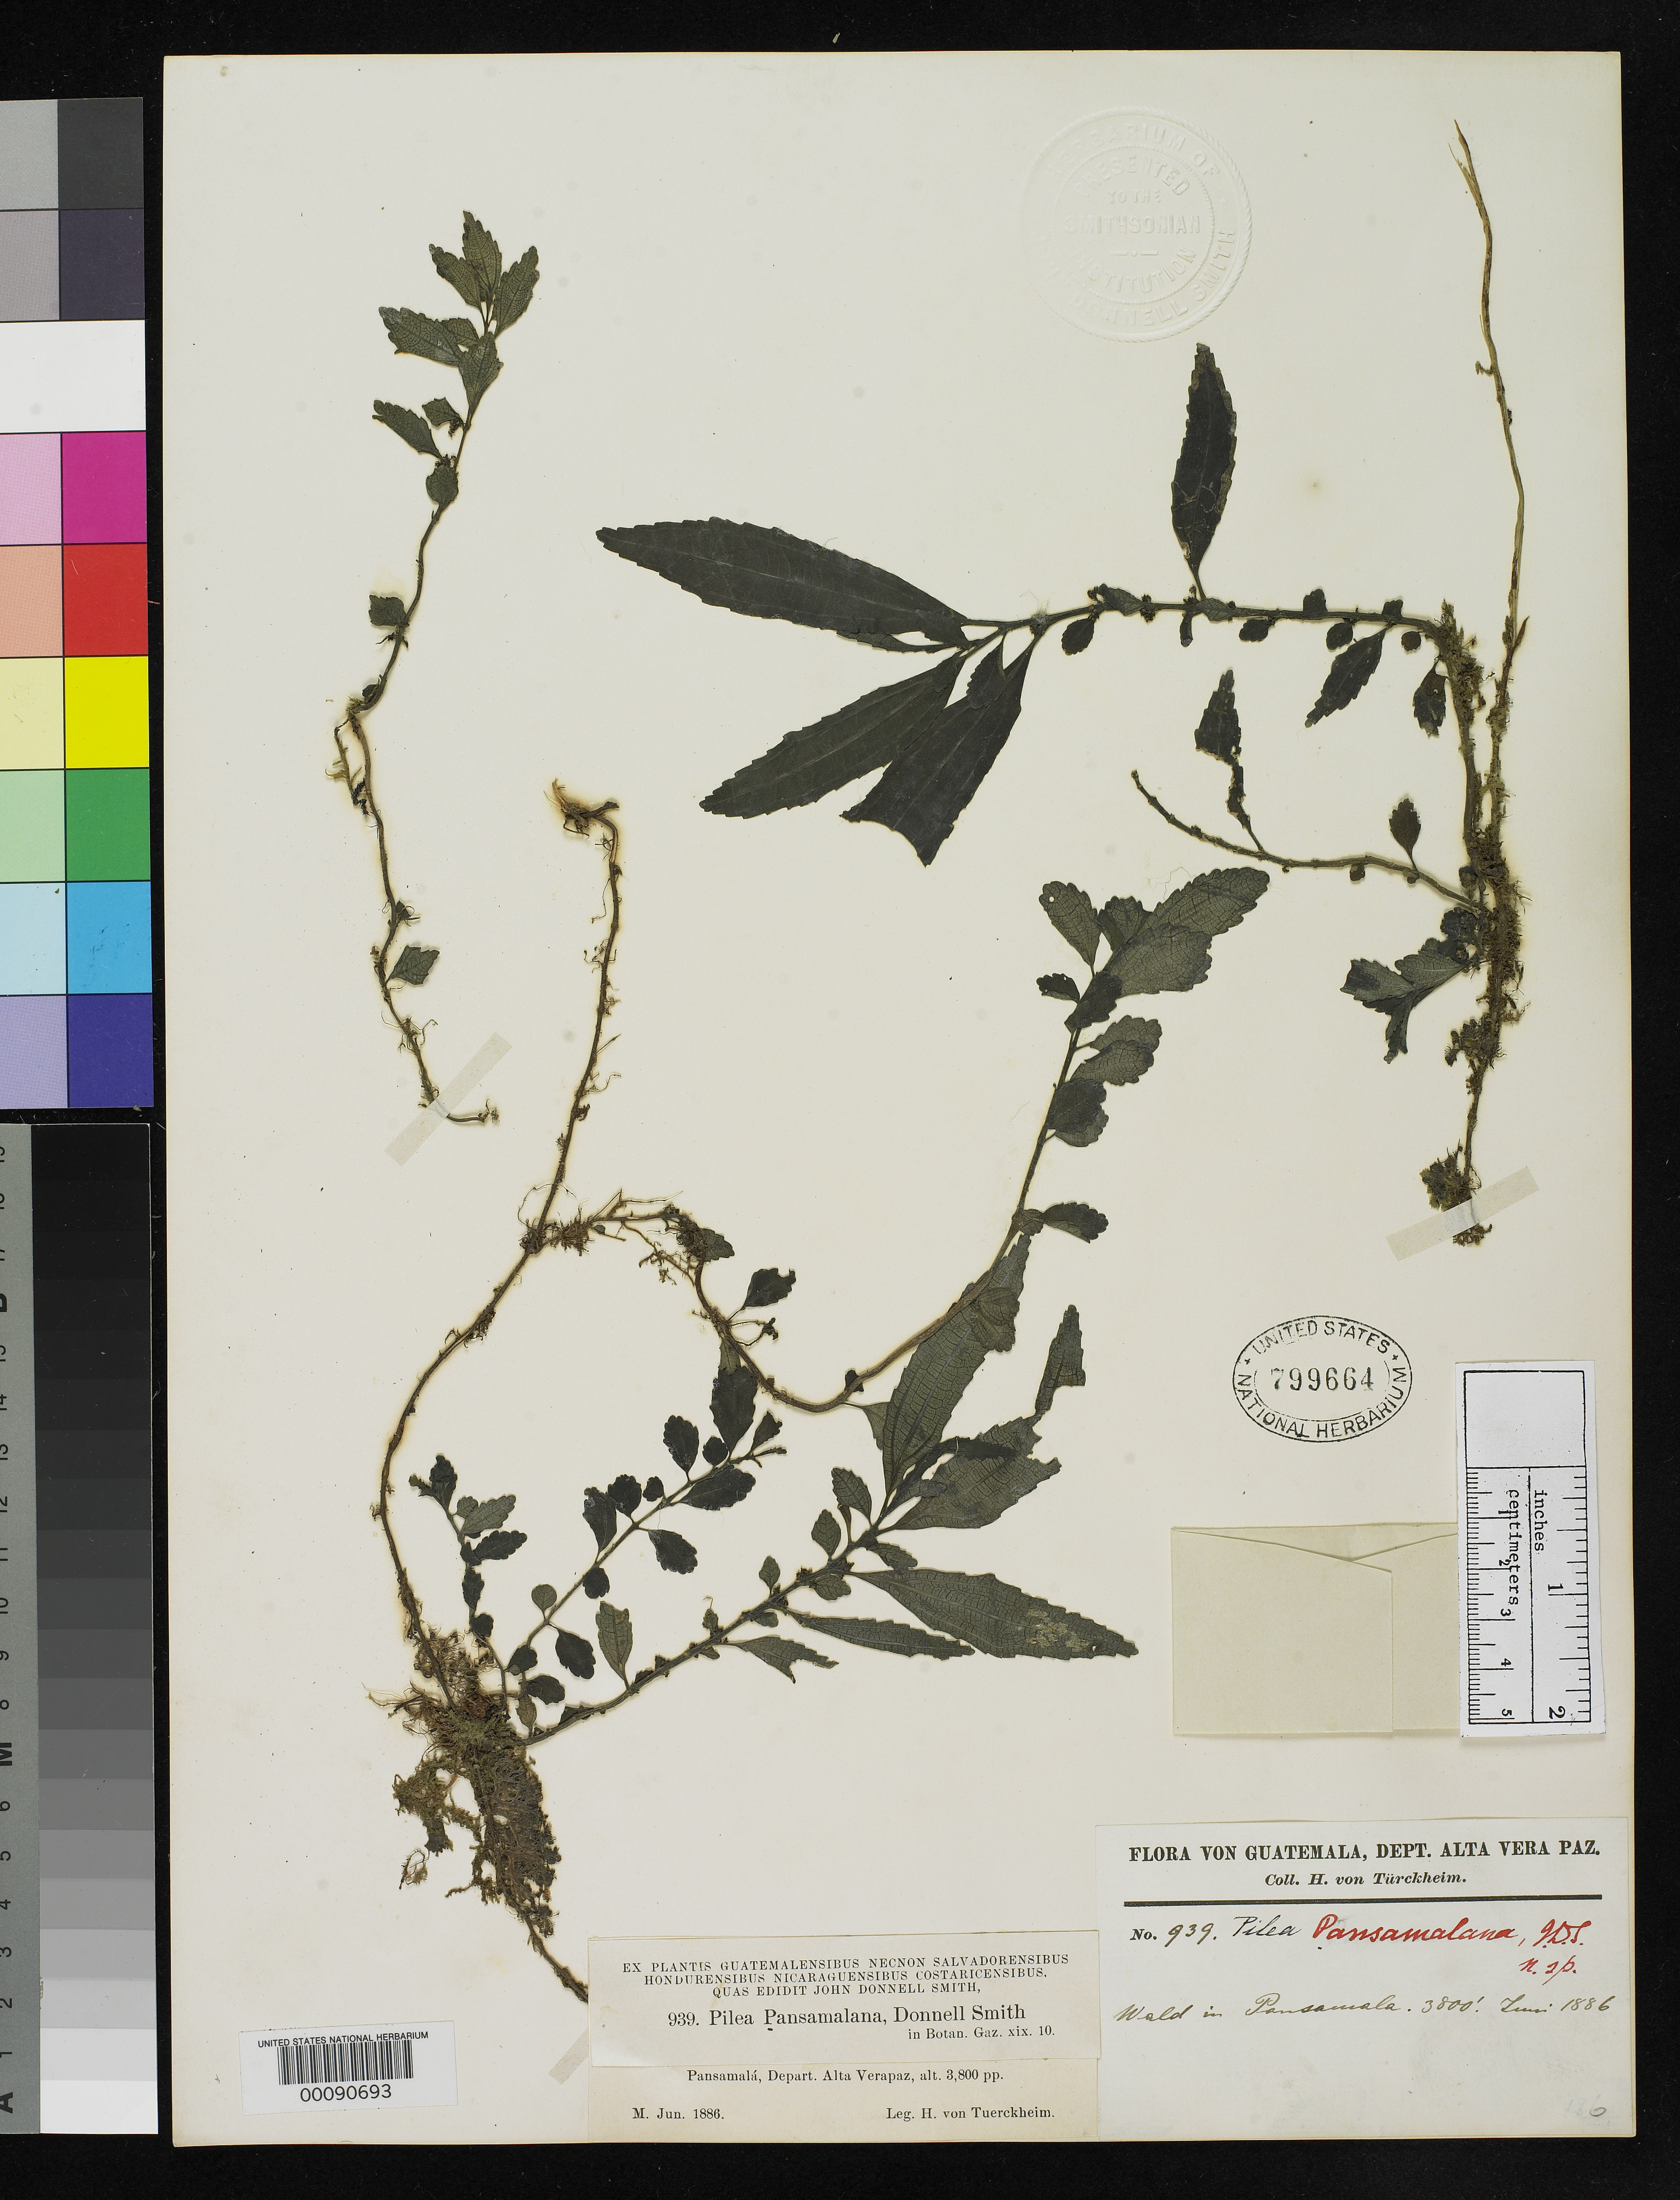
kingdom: Plantae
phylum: Tracheophyta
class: Magnoliopsida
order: Rosales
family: Urticaceae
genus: Pilea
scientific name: Pilea pansamalana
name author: Donn. Sm.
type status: Type Collection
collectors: H. von Türckheim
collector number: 939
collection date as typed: Jun 1886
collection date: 1886-06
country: Guatemala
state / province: Alta Verapaz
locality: Pansamalá.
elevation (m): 1158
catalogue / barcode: US 799664